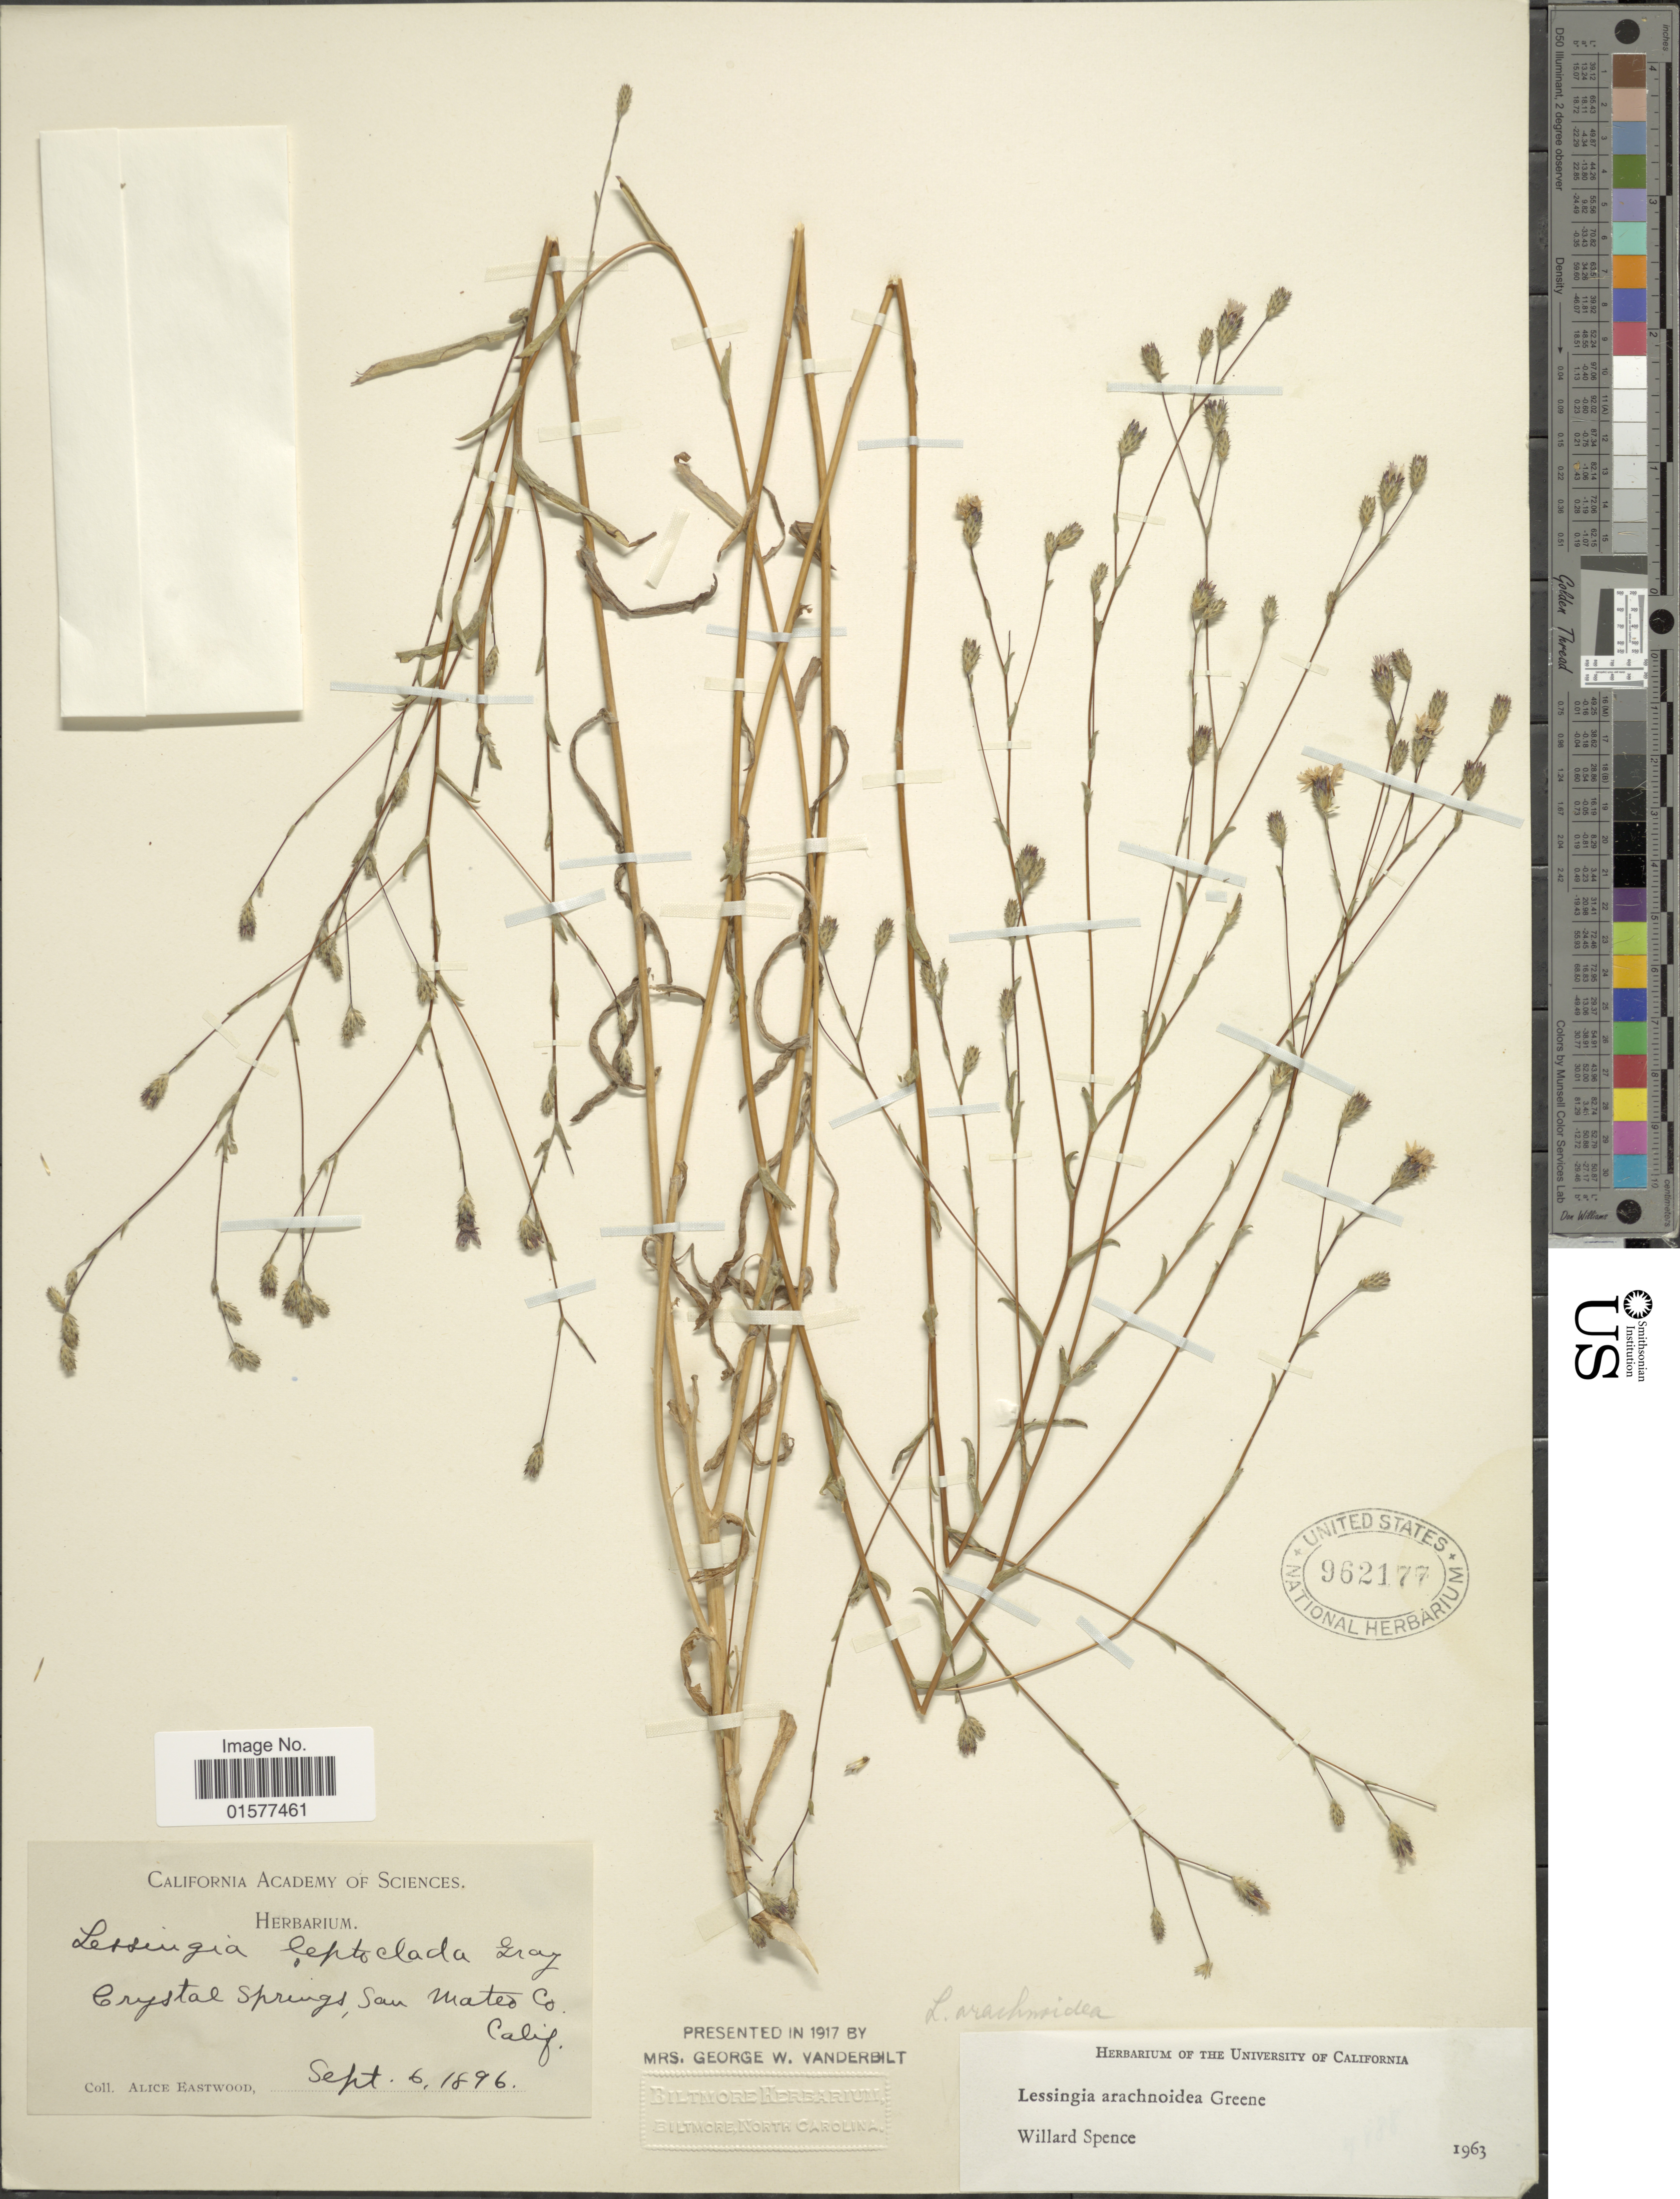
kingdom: Plantae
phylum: Tracheophyta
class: Magnoliopsida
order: Asterales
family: Asteraceae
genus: Lessingia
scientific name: Lessingia arachnoidea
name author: Greene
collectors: A. Eastwood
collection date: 1896-09-06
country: United States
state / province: California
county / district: San Mateo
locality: Crystal Springs, San Mateo Co., Calif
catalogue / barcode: US 962177